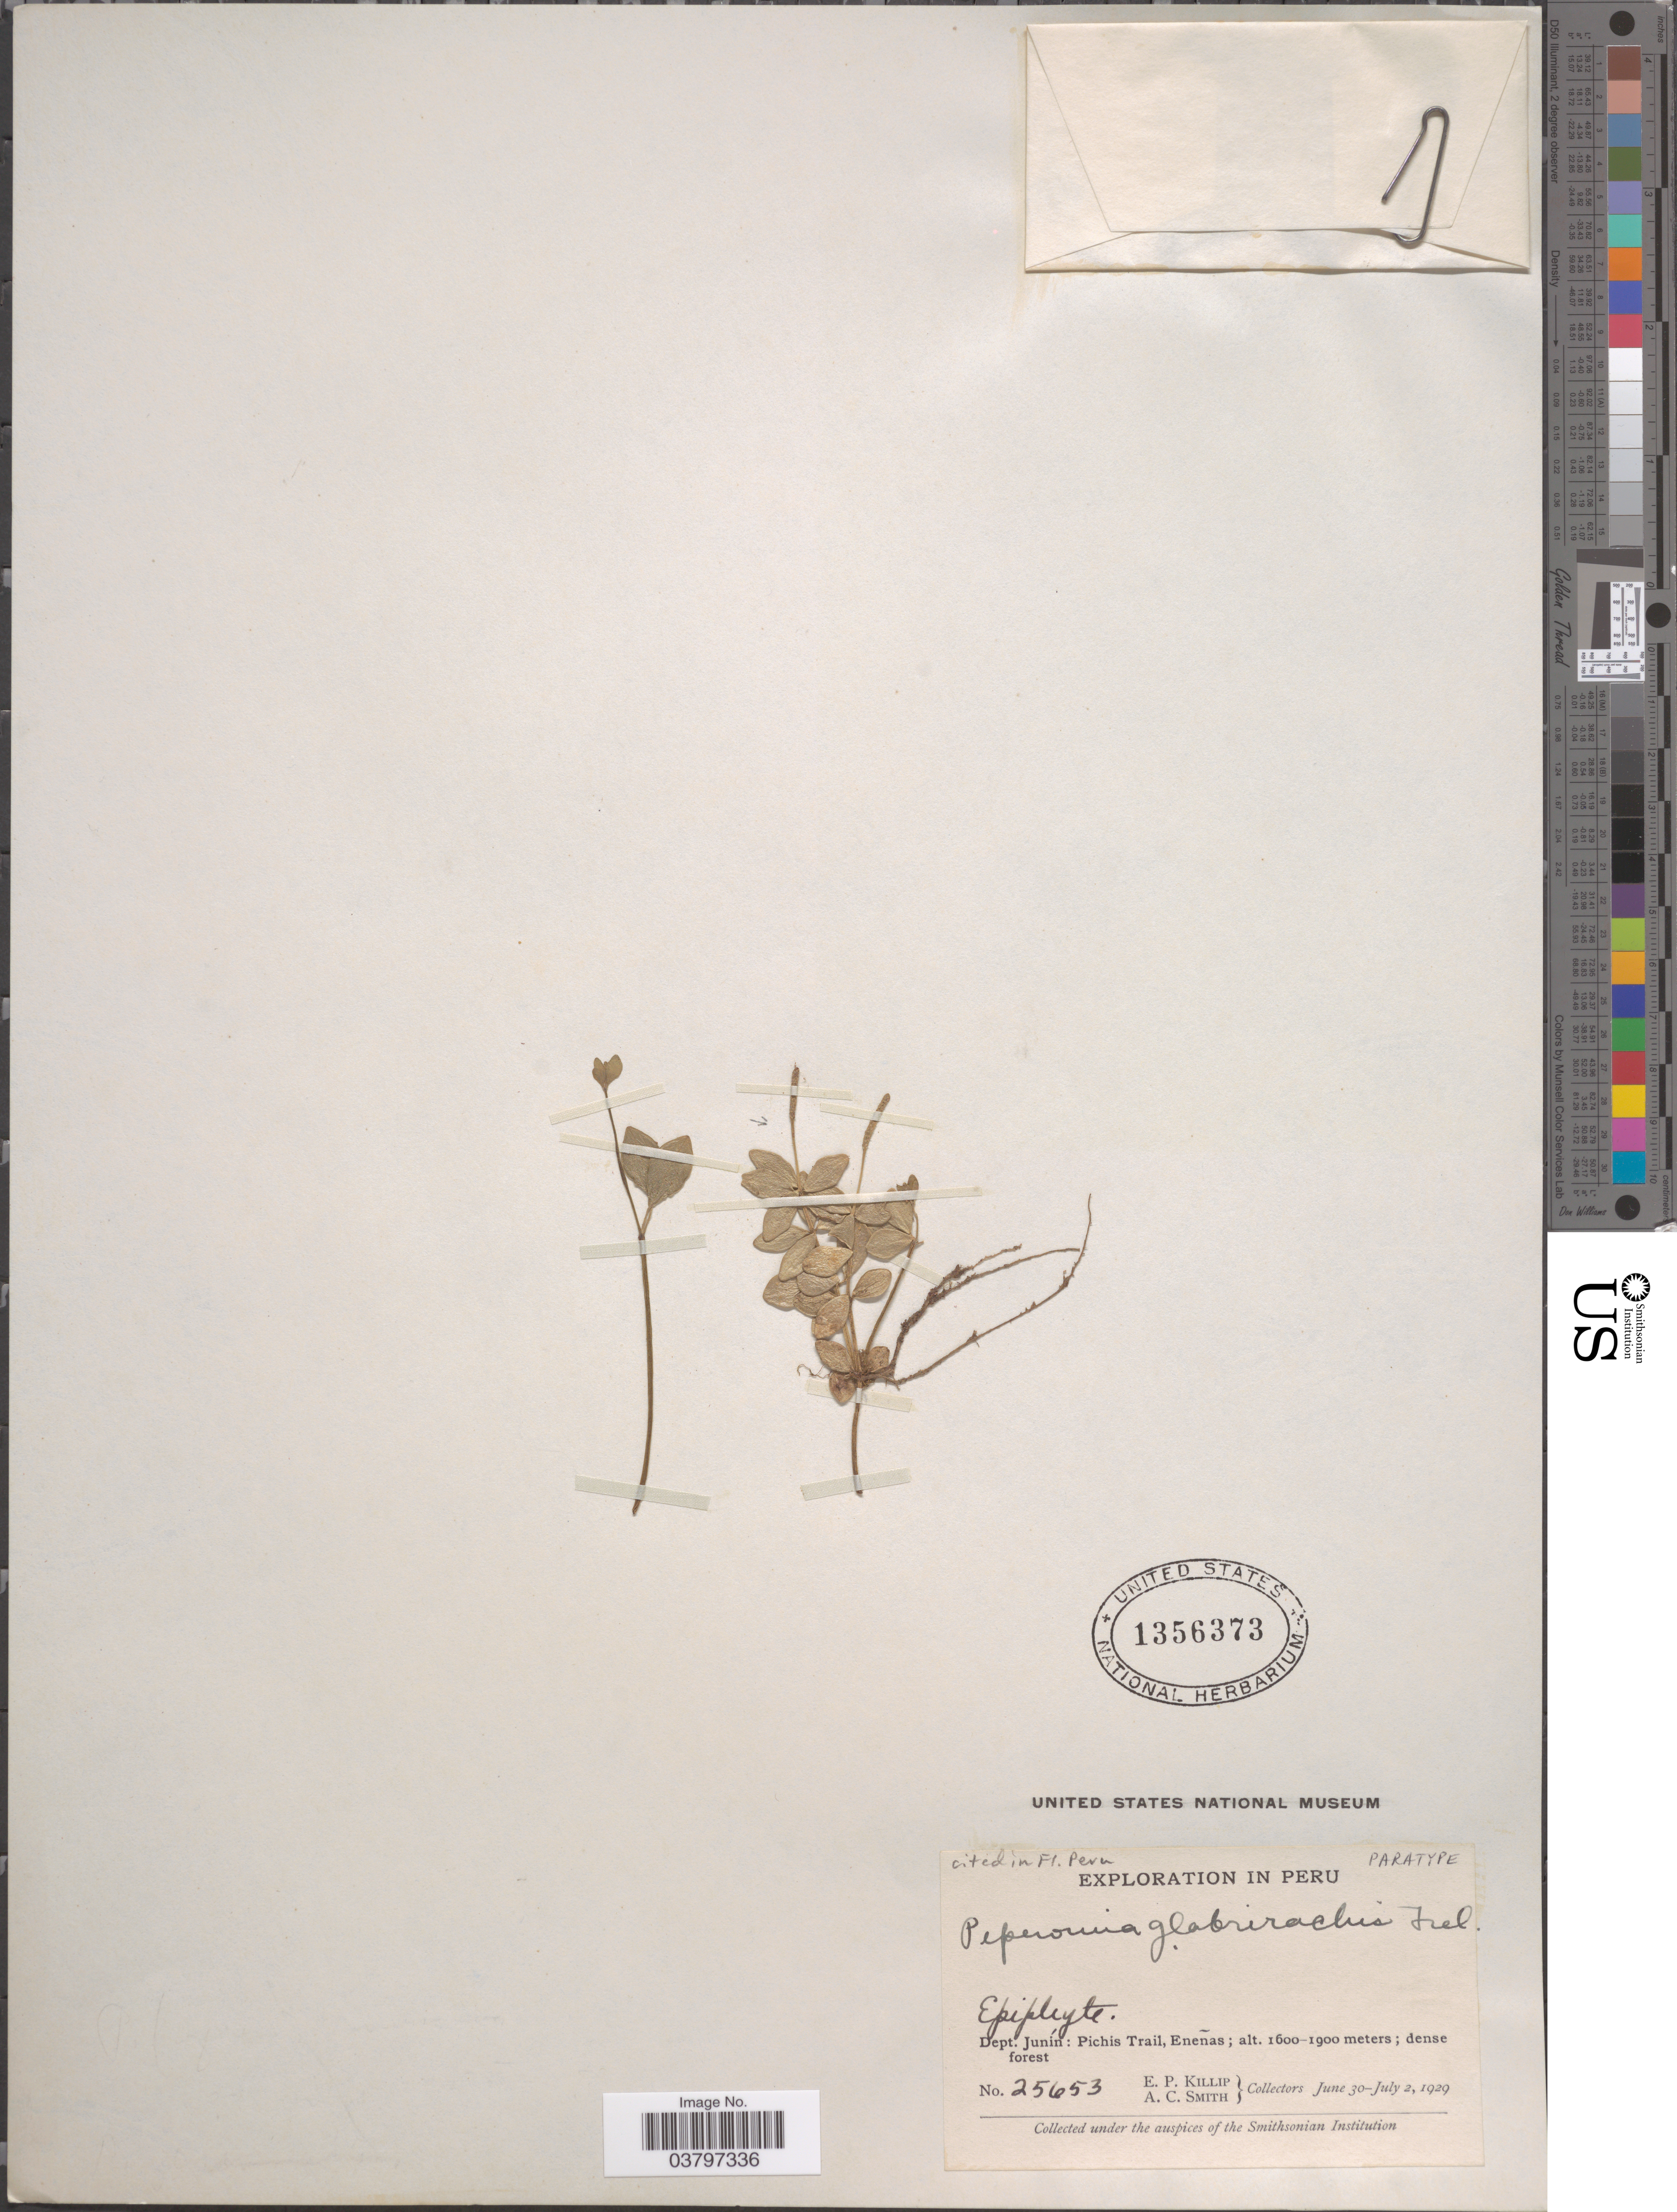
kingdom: Plantae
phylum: Tracheophyta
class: Magnoliopsida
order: Piperales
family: Piperaceae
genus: Peperomia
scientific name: Peperomia glabrirhachis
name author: Trel.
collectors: E. P. Killip & A. C. Smith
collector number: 25653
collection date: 1929-06-30/1929-07-02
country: Peru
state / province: Junín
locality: Dept. Junín: Pichis Trail, Eneñas.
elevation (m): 1600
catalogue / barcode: US 1356373